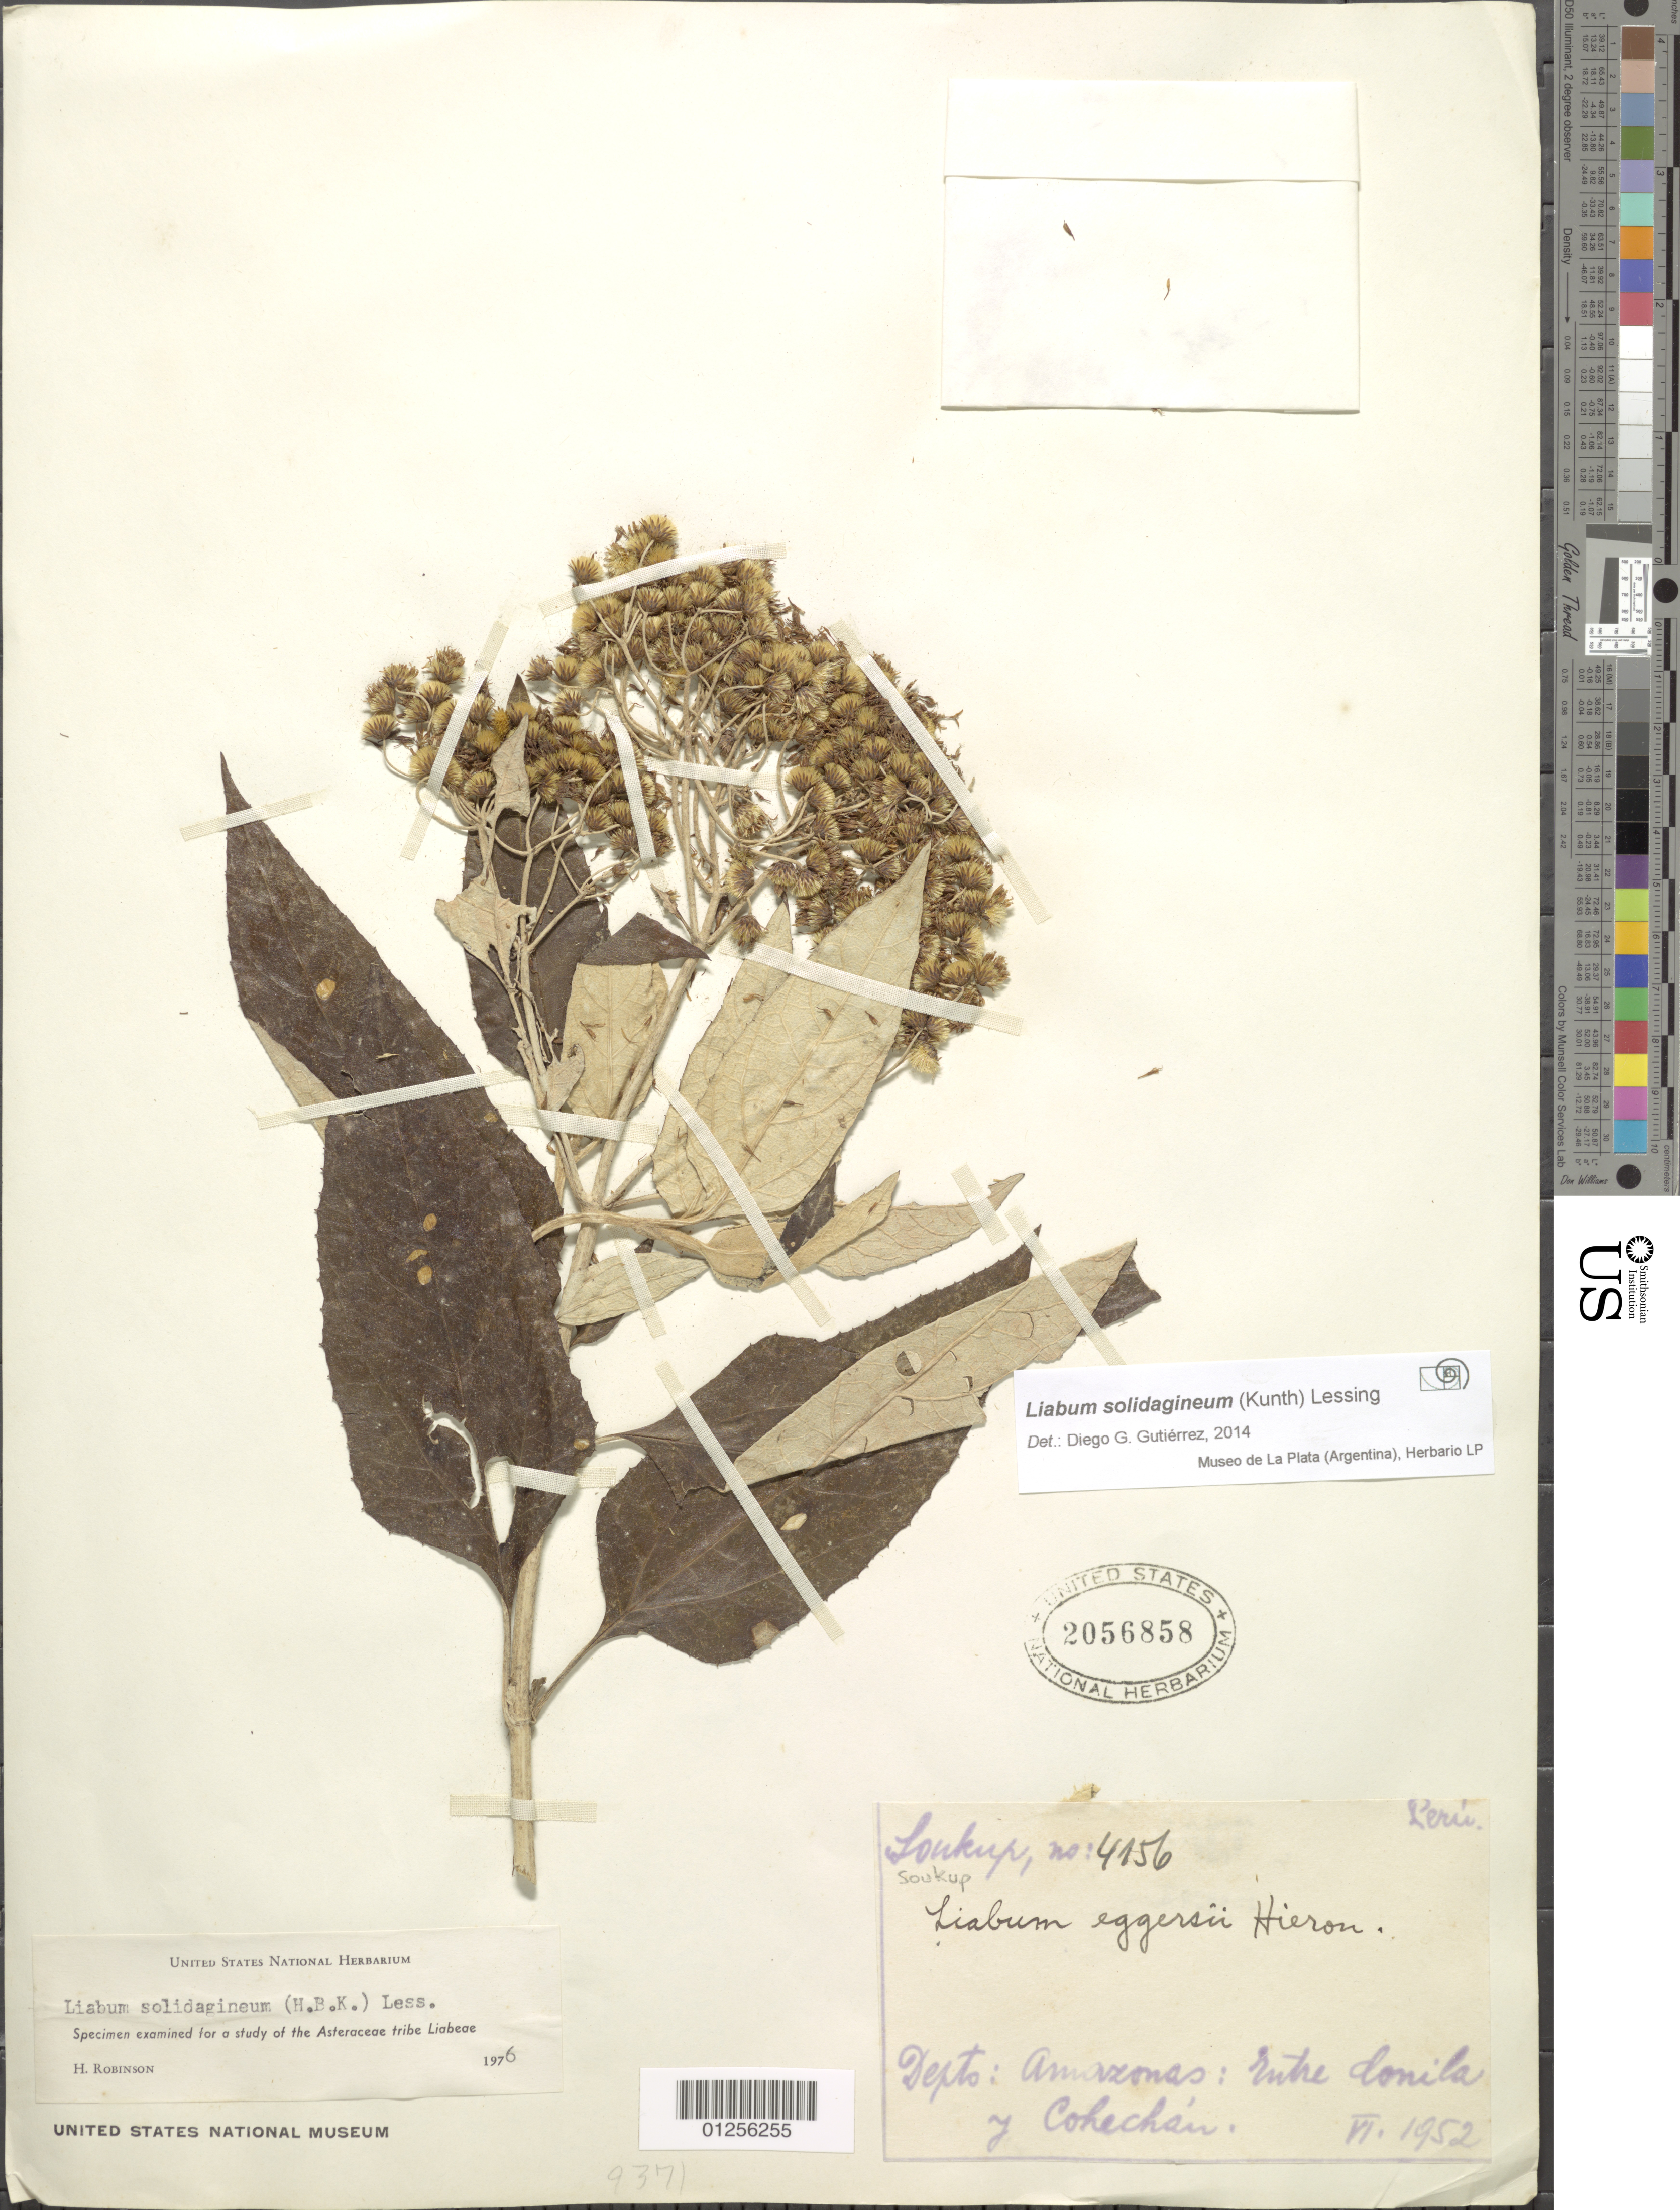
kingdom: Plantae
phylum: Tracheophyta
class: Magnoliopsida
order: Asterales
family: Asteraceae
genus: Liabum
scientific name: Liabum solidagineum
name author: (Kunth) Less.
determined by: Gutierrez, D. G.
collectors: -- Soukup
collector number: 4156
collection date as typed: Jun 1952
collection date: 1952-06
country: Peru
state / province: Amazonas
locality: Entre donila y Cohechan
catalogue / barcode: US 2056858